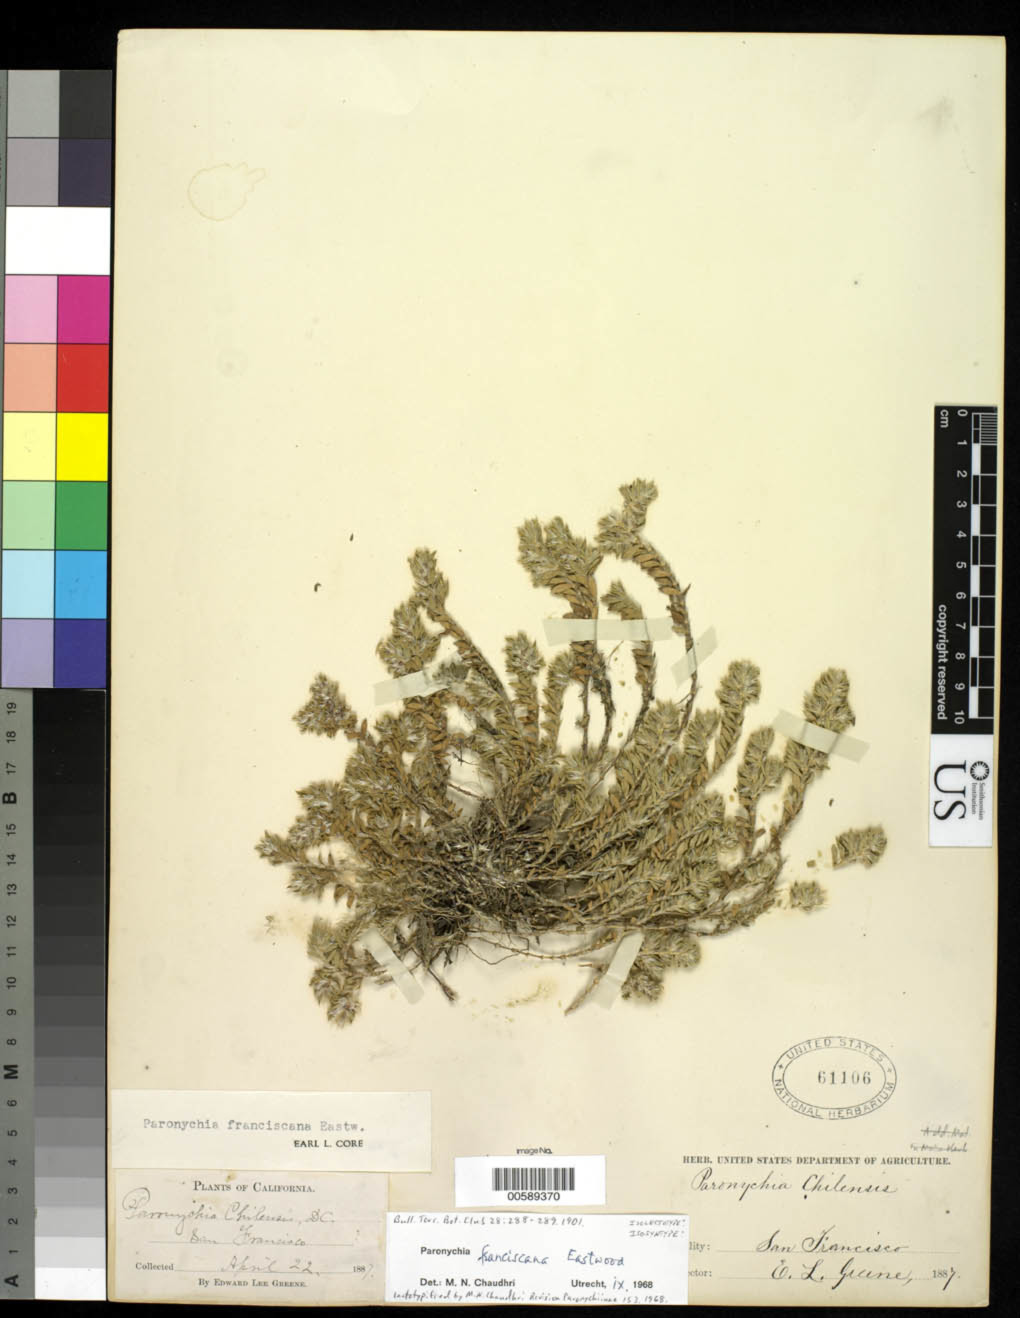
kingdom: Plantae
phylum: Tracheophyta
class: Magnoliopsida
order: Caryophyllales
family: Caryophyllaceae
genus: Paronychia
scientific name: Paronychia franciscana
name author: Eastw.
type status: Isolectotype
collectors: E. L. Greene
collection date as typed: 22 Apr 1887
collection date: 1887-04-22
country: United States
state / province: California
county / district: San Francisco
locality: San Francisco.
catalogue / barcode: US 61106